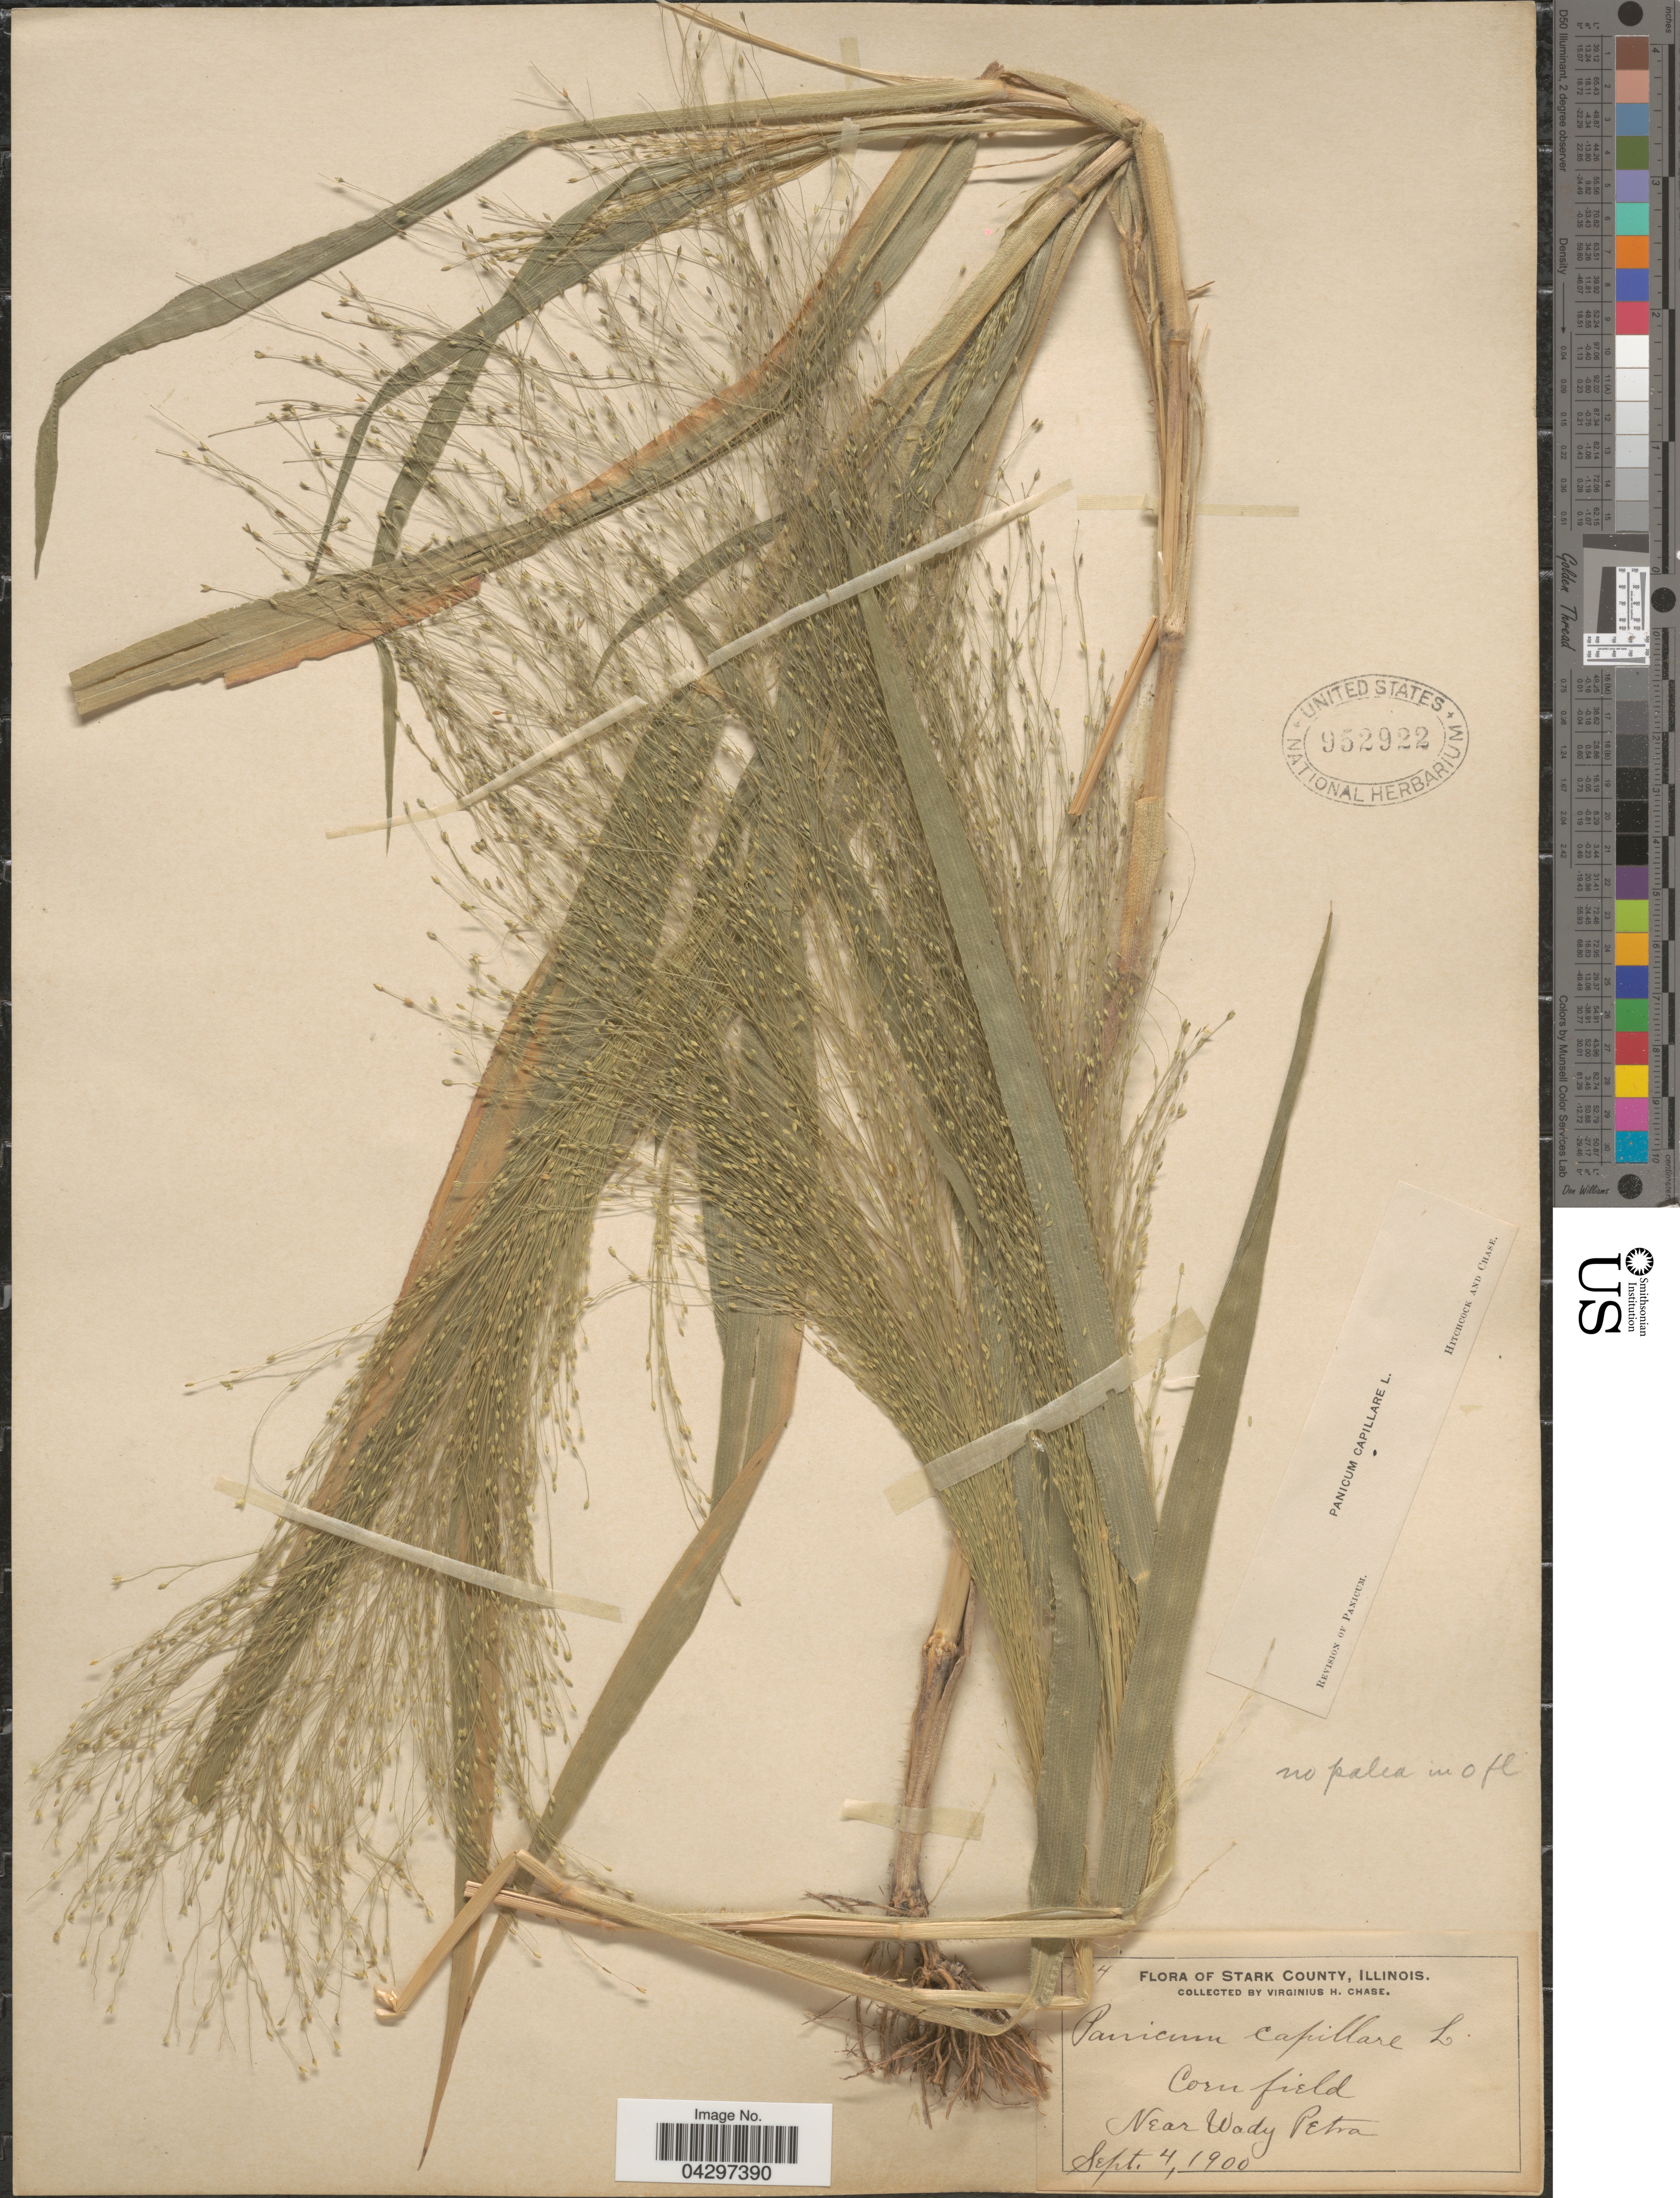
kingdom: Plantae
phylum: Tracheophyta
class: Liliopsida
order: Poales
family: Poaceae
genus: Panicum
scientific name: Panicum capillare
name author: L.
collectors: V. H. Chase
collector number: !4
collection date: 1900-09-04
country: United States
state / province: Illinois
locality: Stark County. Corn field. Near Wady Petra.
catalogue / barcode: US 952922